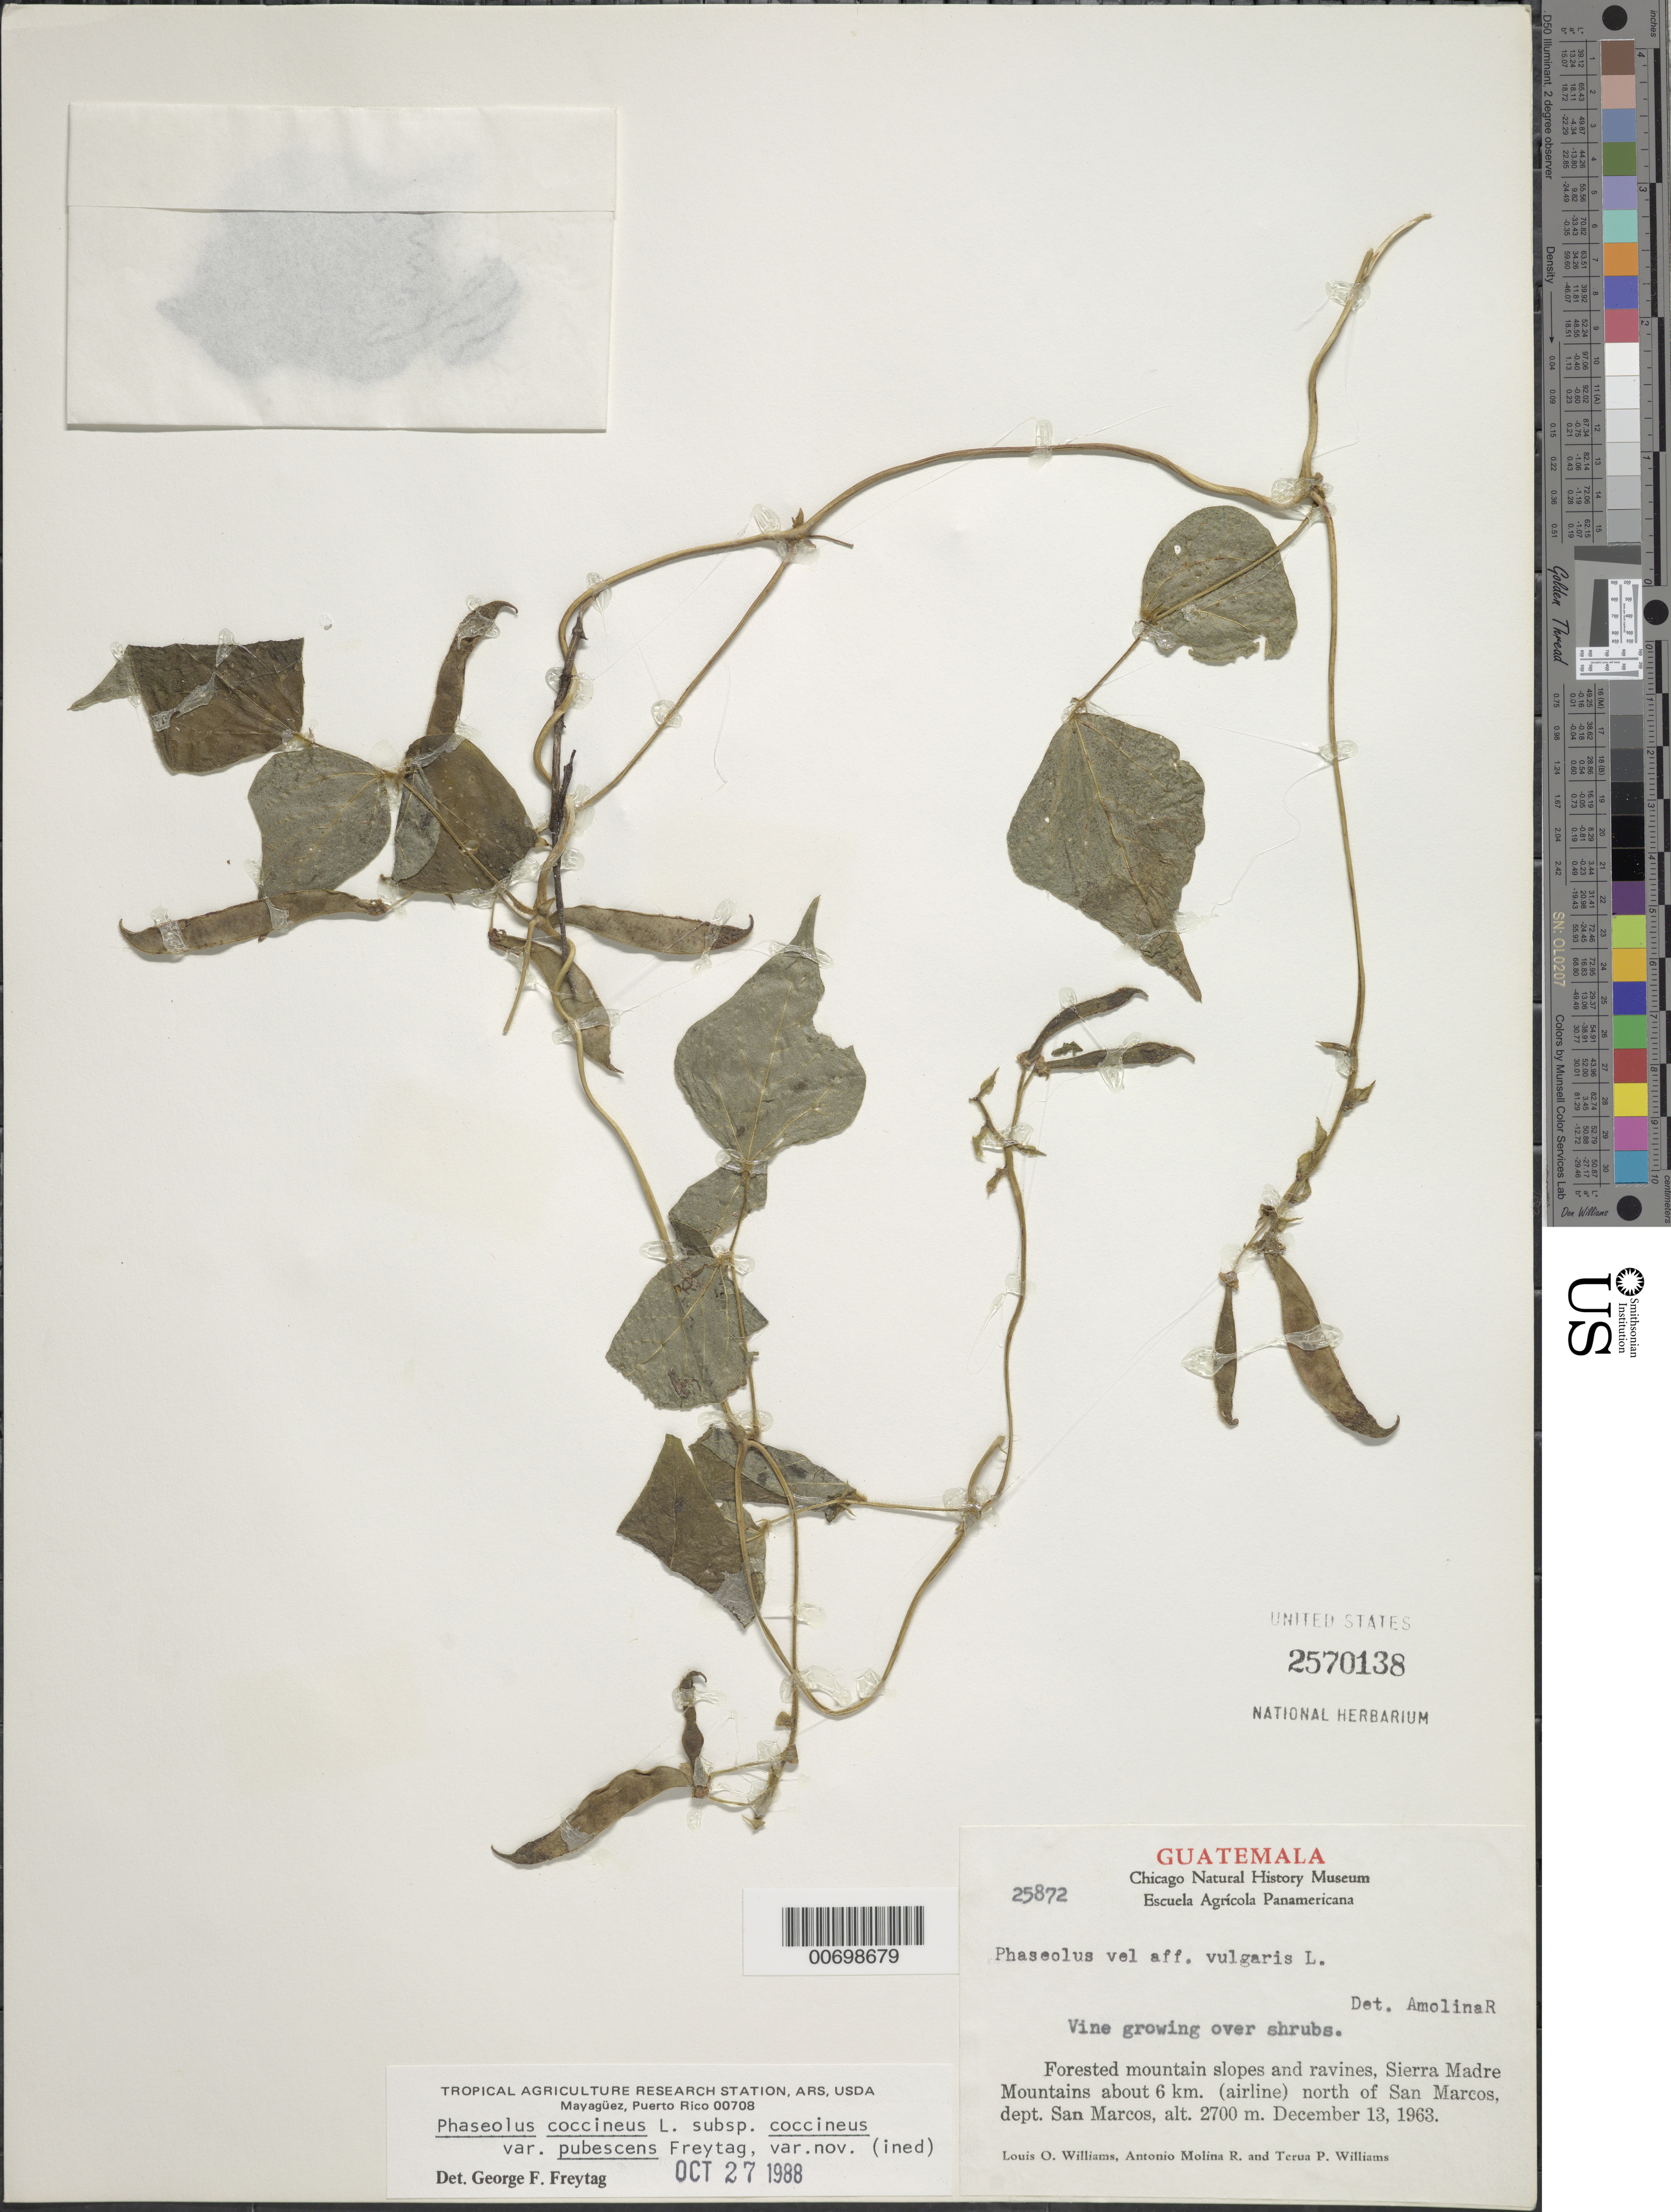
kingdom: Plantae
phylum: Tracheophyta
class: Magnoliopsida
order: Fabales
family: Fabaceae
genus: Phaseolus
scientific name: Phaseolus coccineus var. pubescens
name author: Freytag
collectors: L. O. Williams, A. Molina R. & T. P. Williams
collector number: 25872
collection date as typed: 13 Dec 1963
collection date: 1963-12-13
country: Guatemala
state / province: San Marcos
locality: about 6 km above N of San Marcos.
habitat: forested mountain slopes and ravines, Sierra Madre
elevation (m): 2700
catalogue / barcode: US 2570138